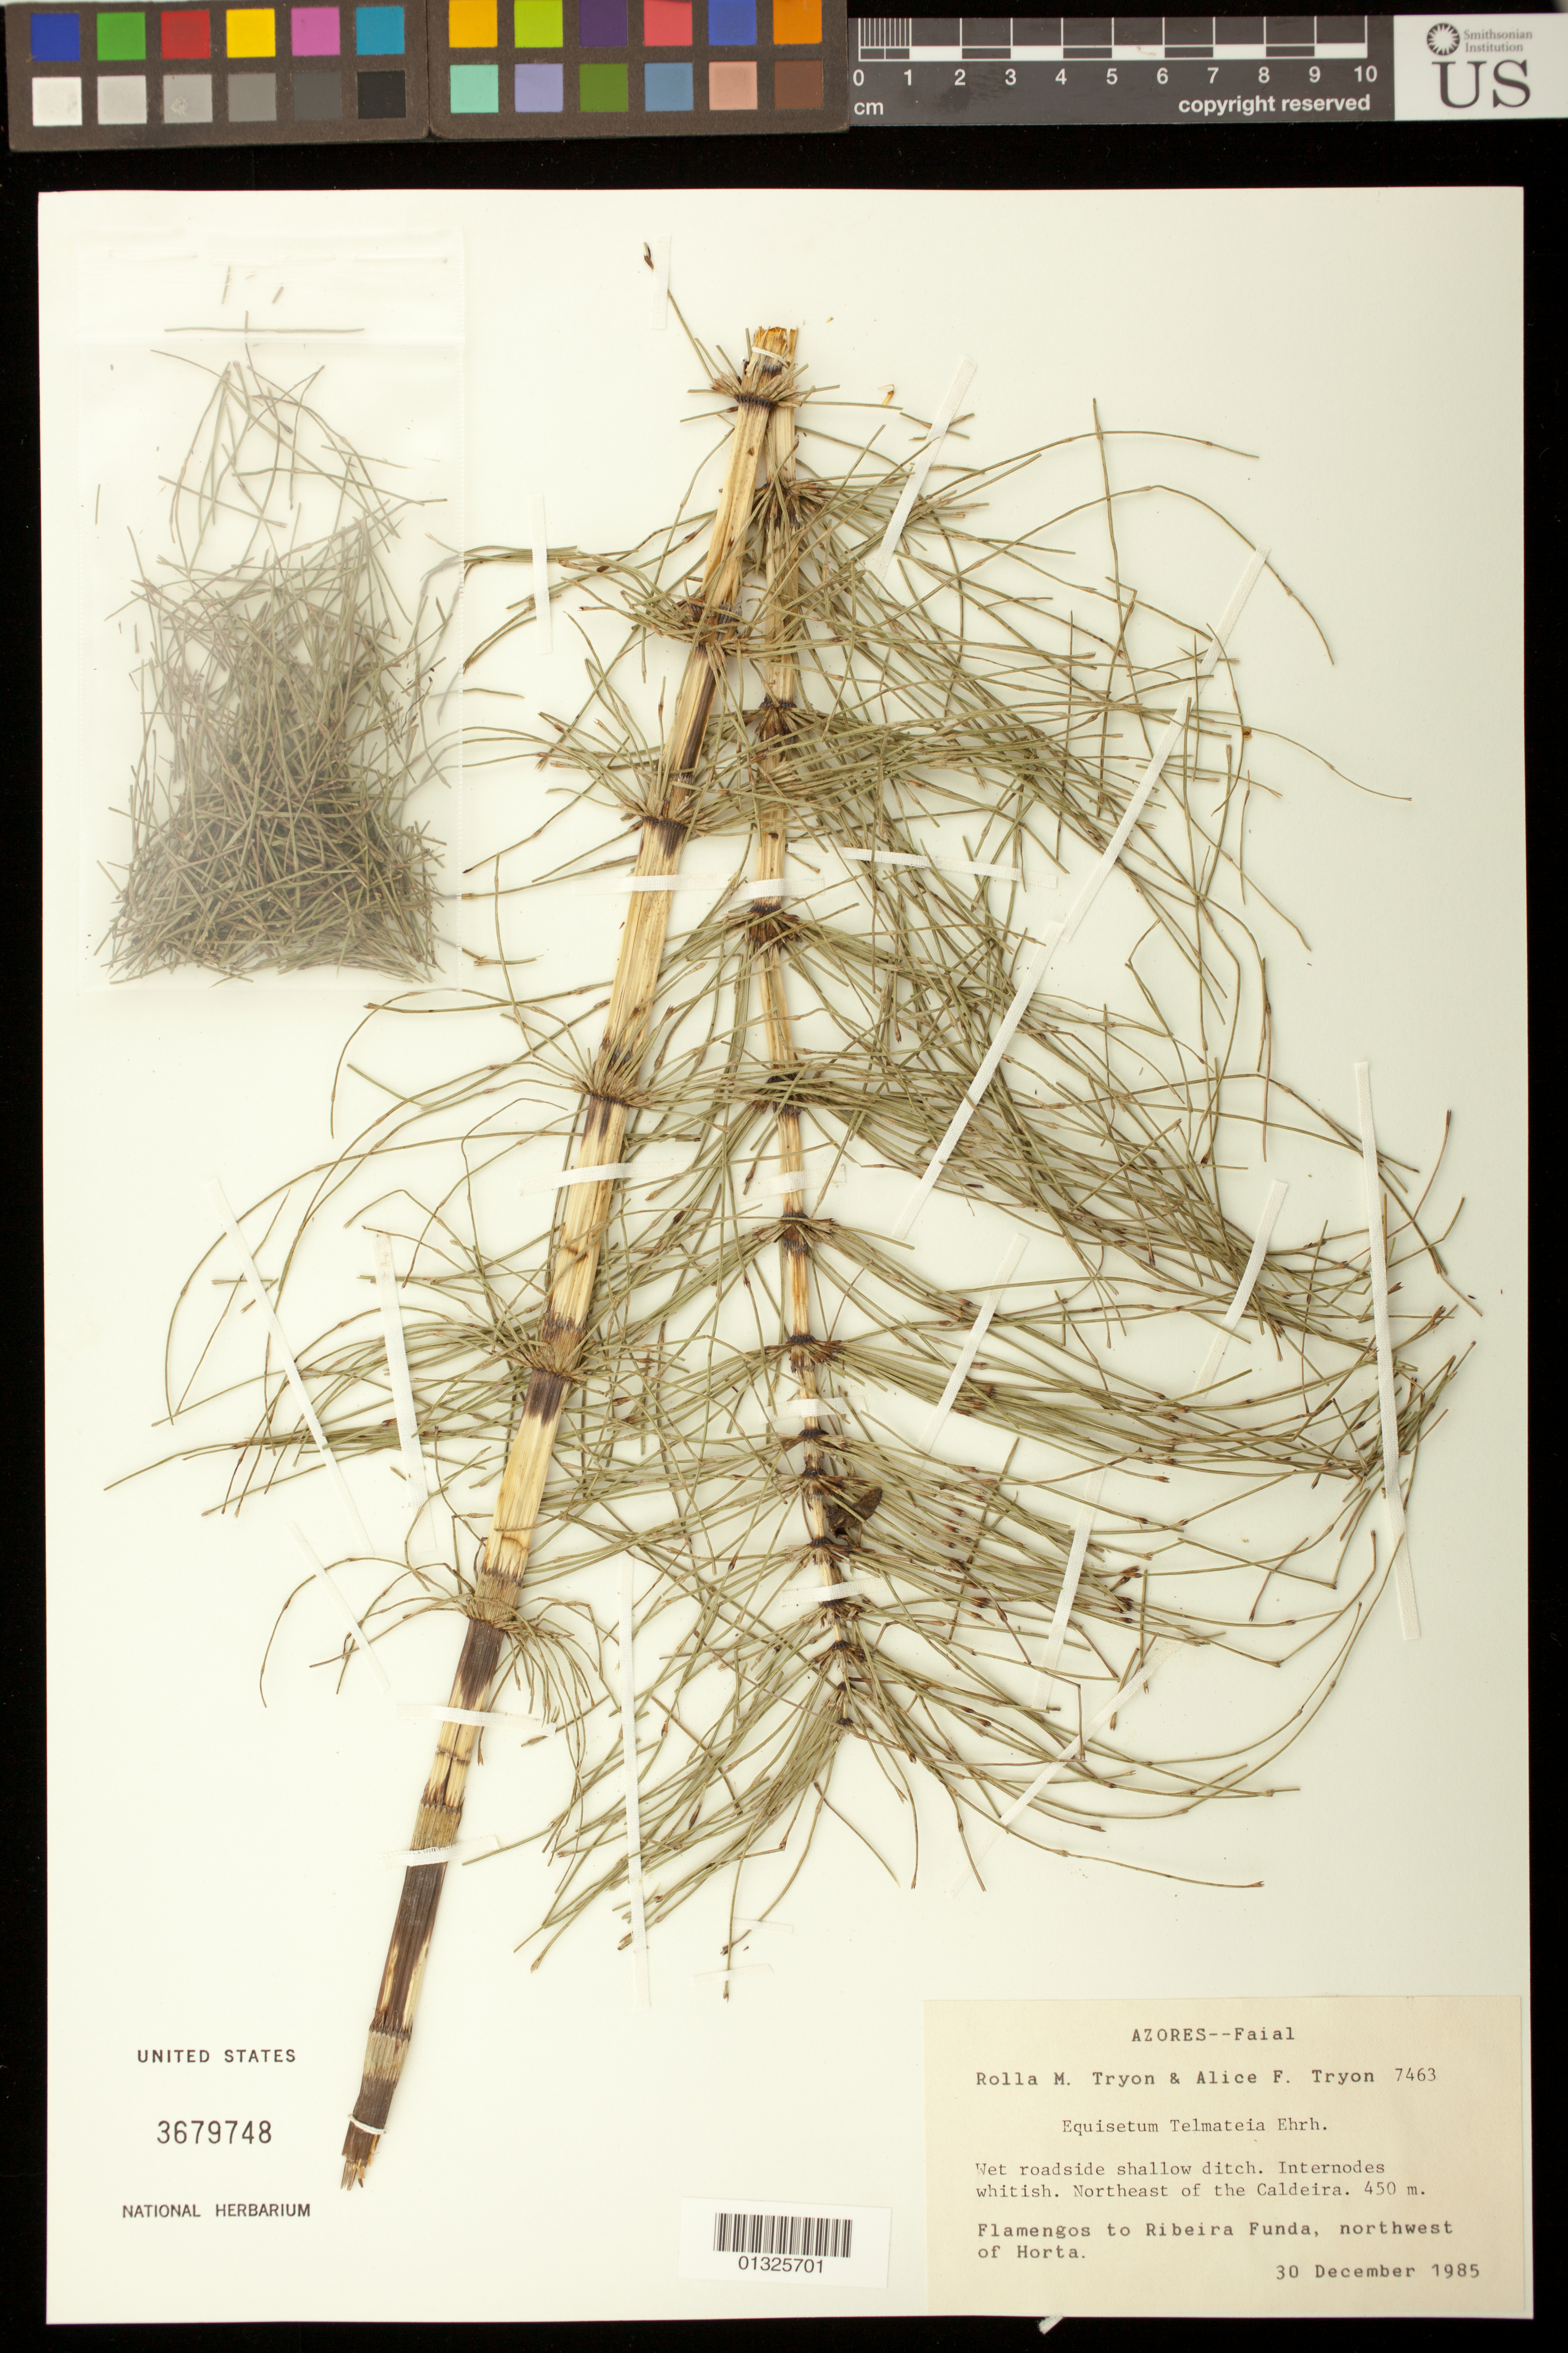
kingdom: Plantae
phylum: Tracheophyta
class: Polypodiopsida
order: Equisetales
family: Equisetaceae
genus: Equisetum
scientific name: Equisetum telmateia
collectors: R. M. Tryon & A. F. Tryon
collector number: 7463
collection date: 1985-12-30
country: Portugal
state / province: Azores (Aut. Reg.)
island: Faial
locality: Flamengos to Ribeira Funda, northwest of Horta. Northeast of the Caldeira.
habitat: Wet roadside shallow ditch.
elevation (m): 450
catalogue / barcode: US 3679748